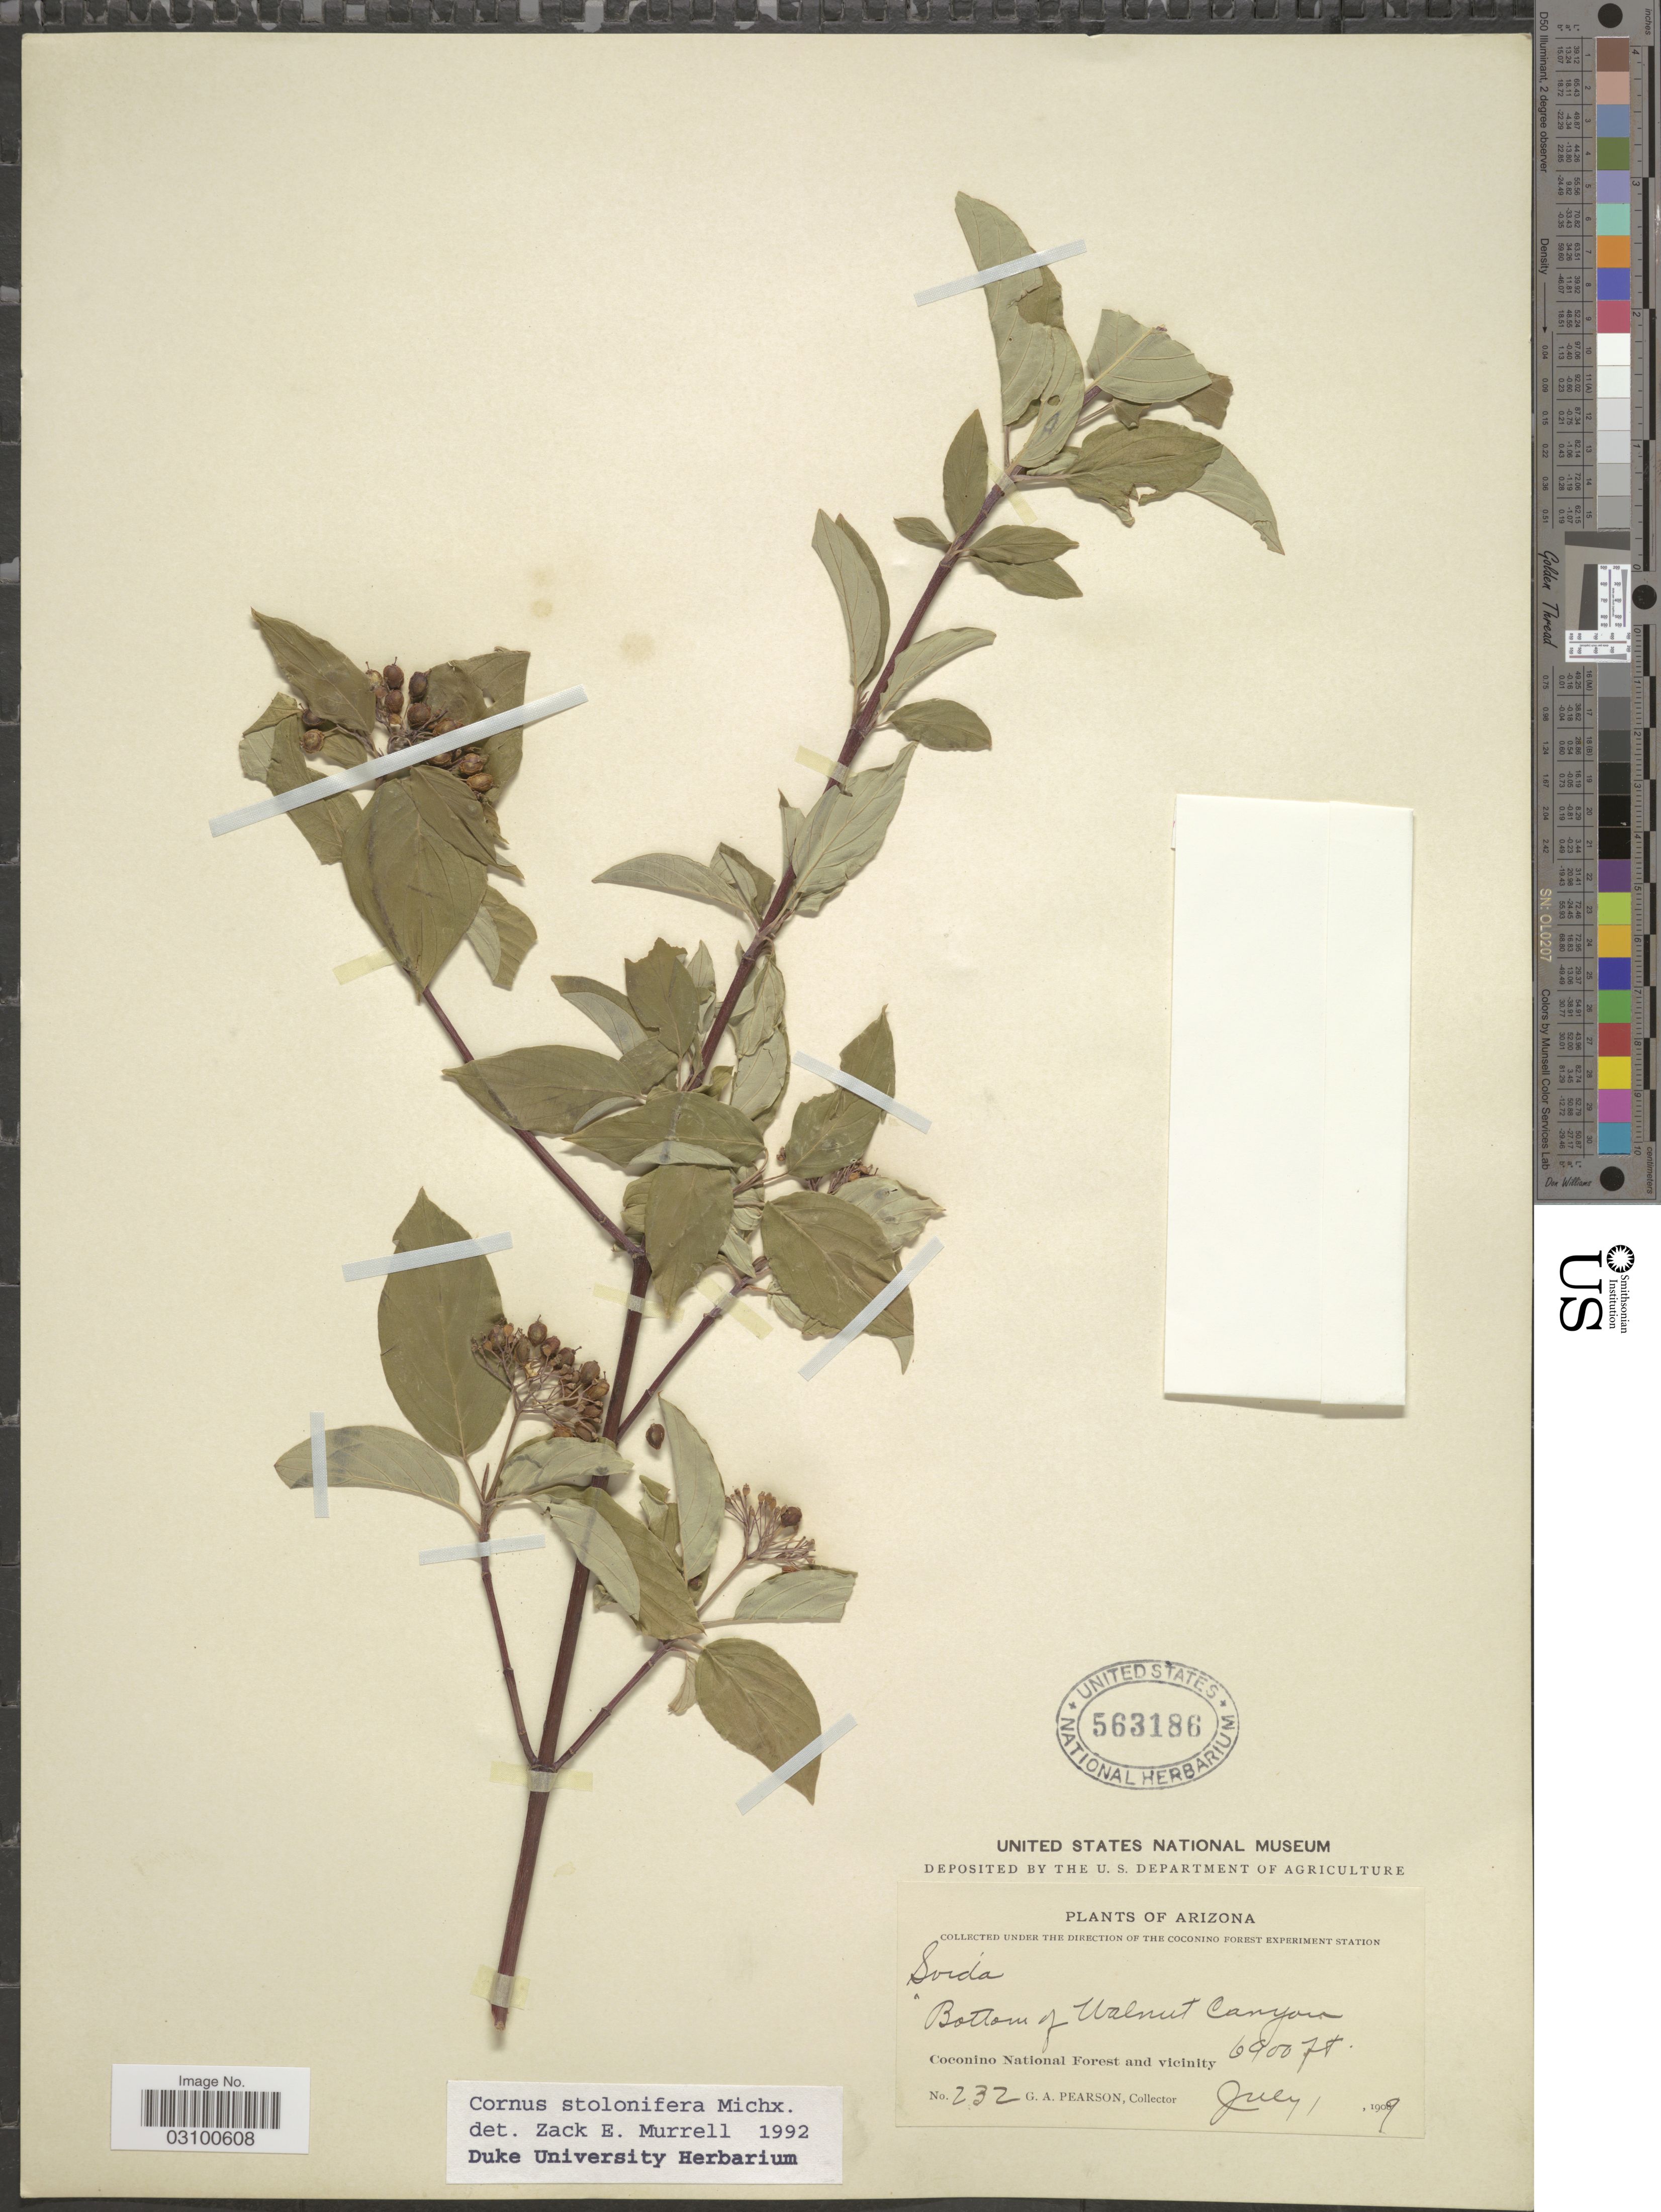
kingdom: Plantae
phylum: Tracheophyta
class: Magnoliopsida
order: Cornales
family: Cornaceae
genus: Cornus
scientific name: Cornus sericea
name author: L.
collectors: G. Pearson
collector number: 232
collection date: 1909-07-01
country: United States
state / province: Arizona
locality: Bottom of Walnut Canyon. Coconino National Forest and vicinity.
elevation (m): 2103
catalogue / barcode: US 563186